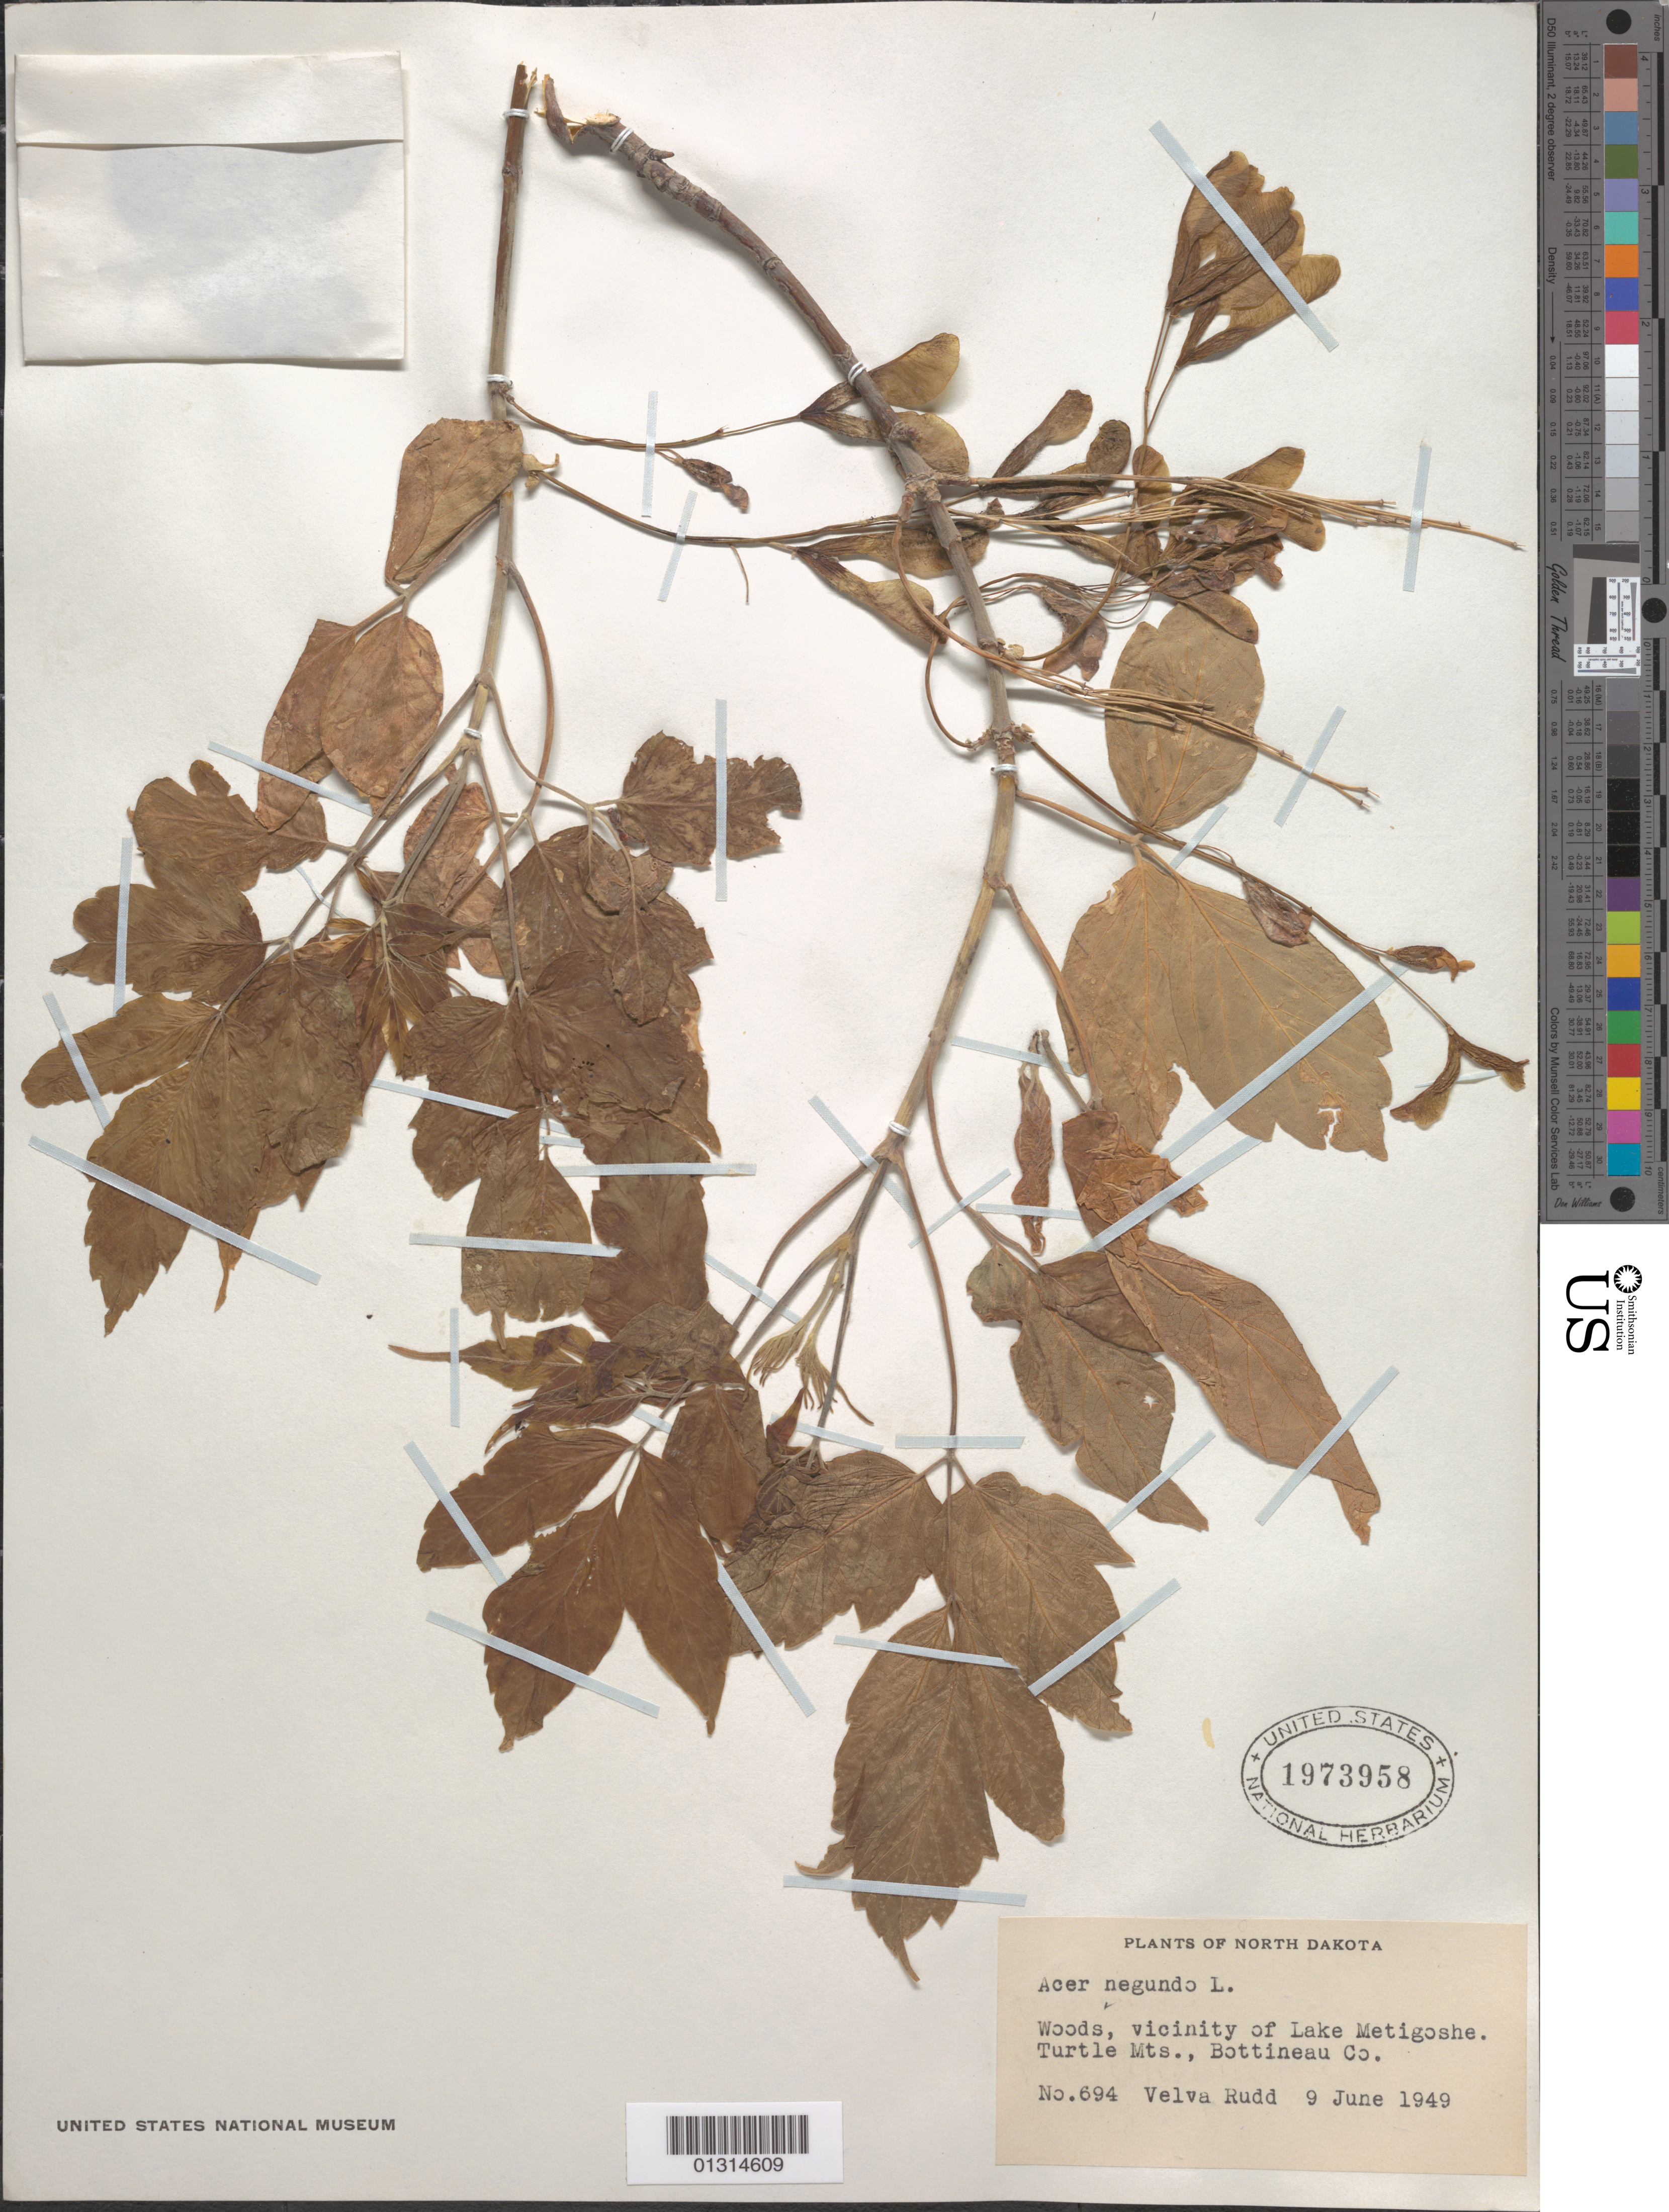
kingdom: Plantae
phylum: Tracheophyta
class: Magnoliopsida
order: Sapindales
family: Sapindaceae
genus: Acer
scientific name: Acer negundo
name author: L.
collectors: V. E. Rudd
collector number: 694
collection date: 1949-06-09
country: United States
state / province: North Dakota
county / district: Bottineau County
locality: Bottineau County, vicinity of Lake Metigoshe, Turtle Mts.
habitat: Woods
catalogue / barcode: US 1973958